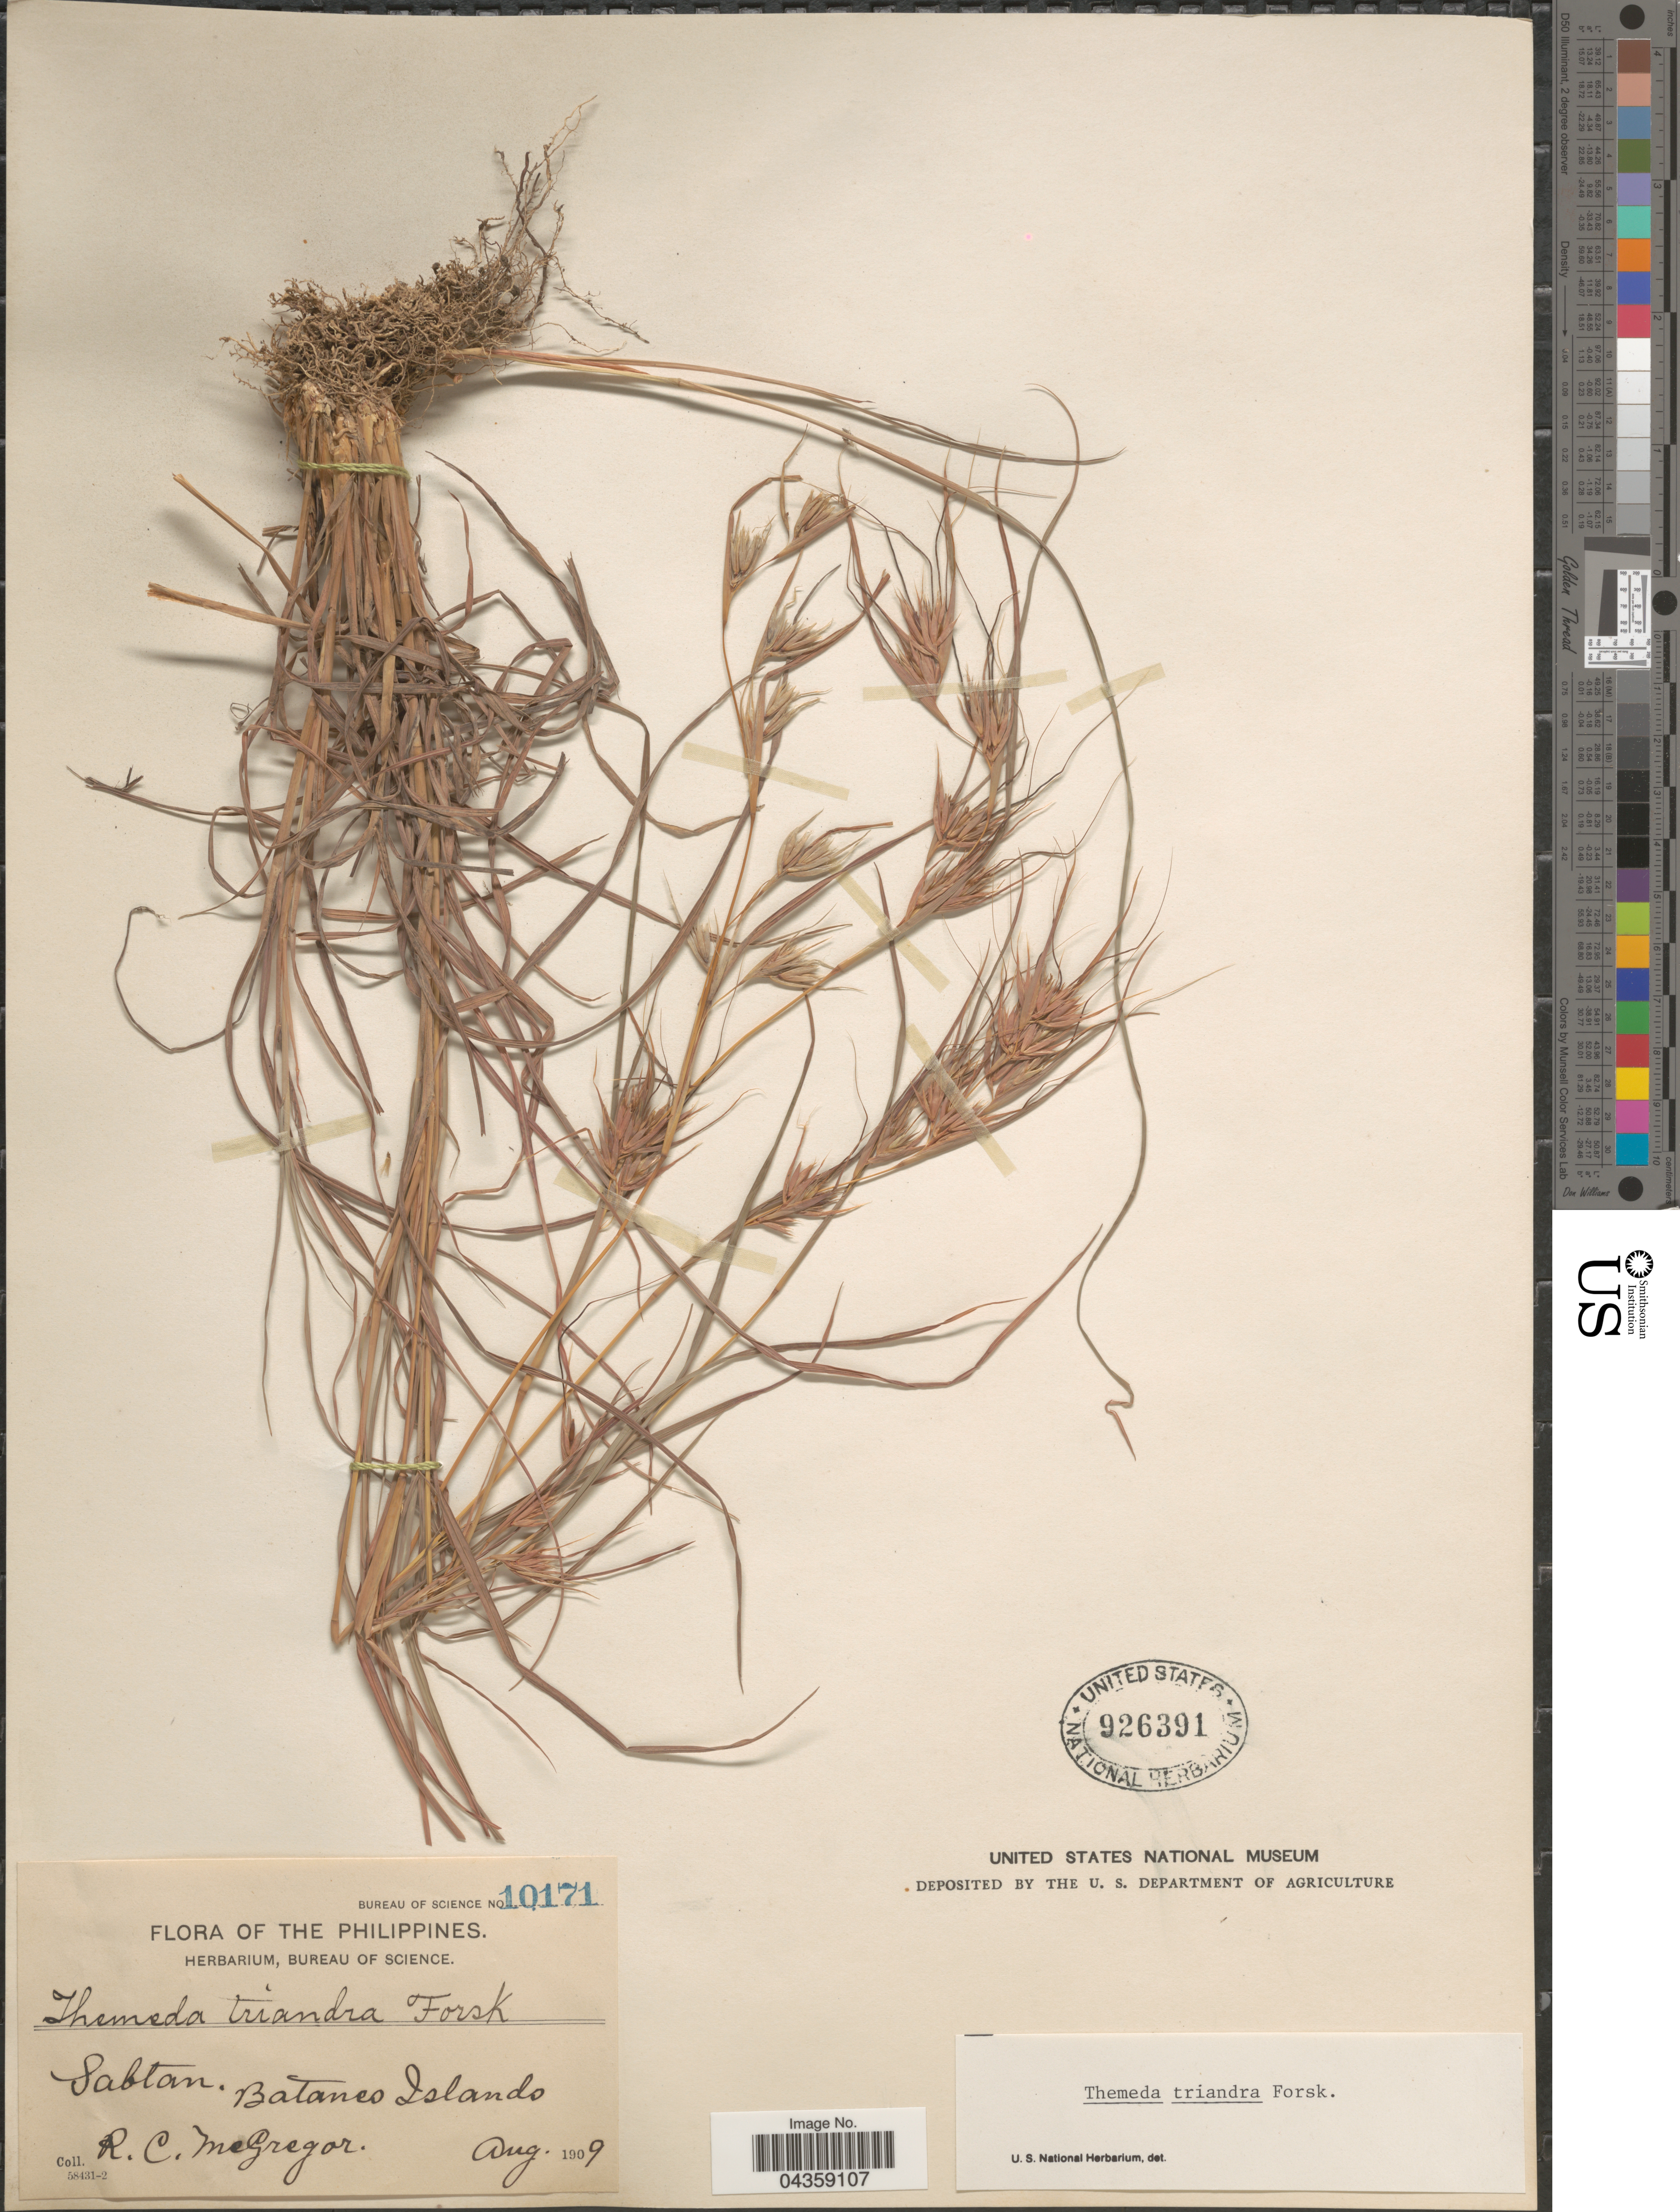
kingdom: Plantae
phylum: Tracheophyta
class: Liliopsida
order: Poales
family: Poaceae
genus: Themeda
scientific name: Themeda triandra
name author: Forssk.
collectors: R. C. McGregor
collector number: Bureau of Science 10171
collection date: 1909-08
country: Philippines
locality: Sabtan. Batanes Islands.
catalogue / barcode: US 926391